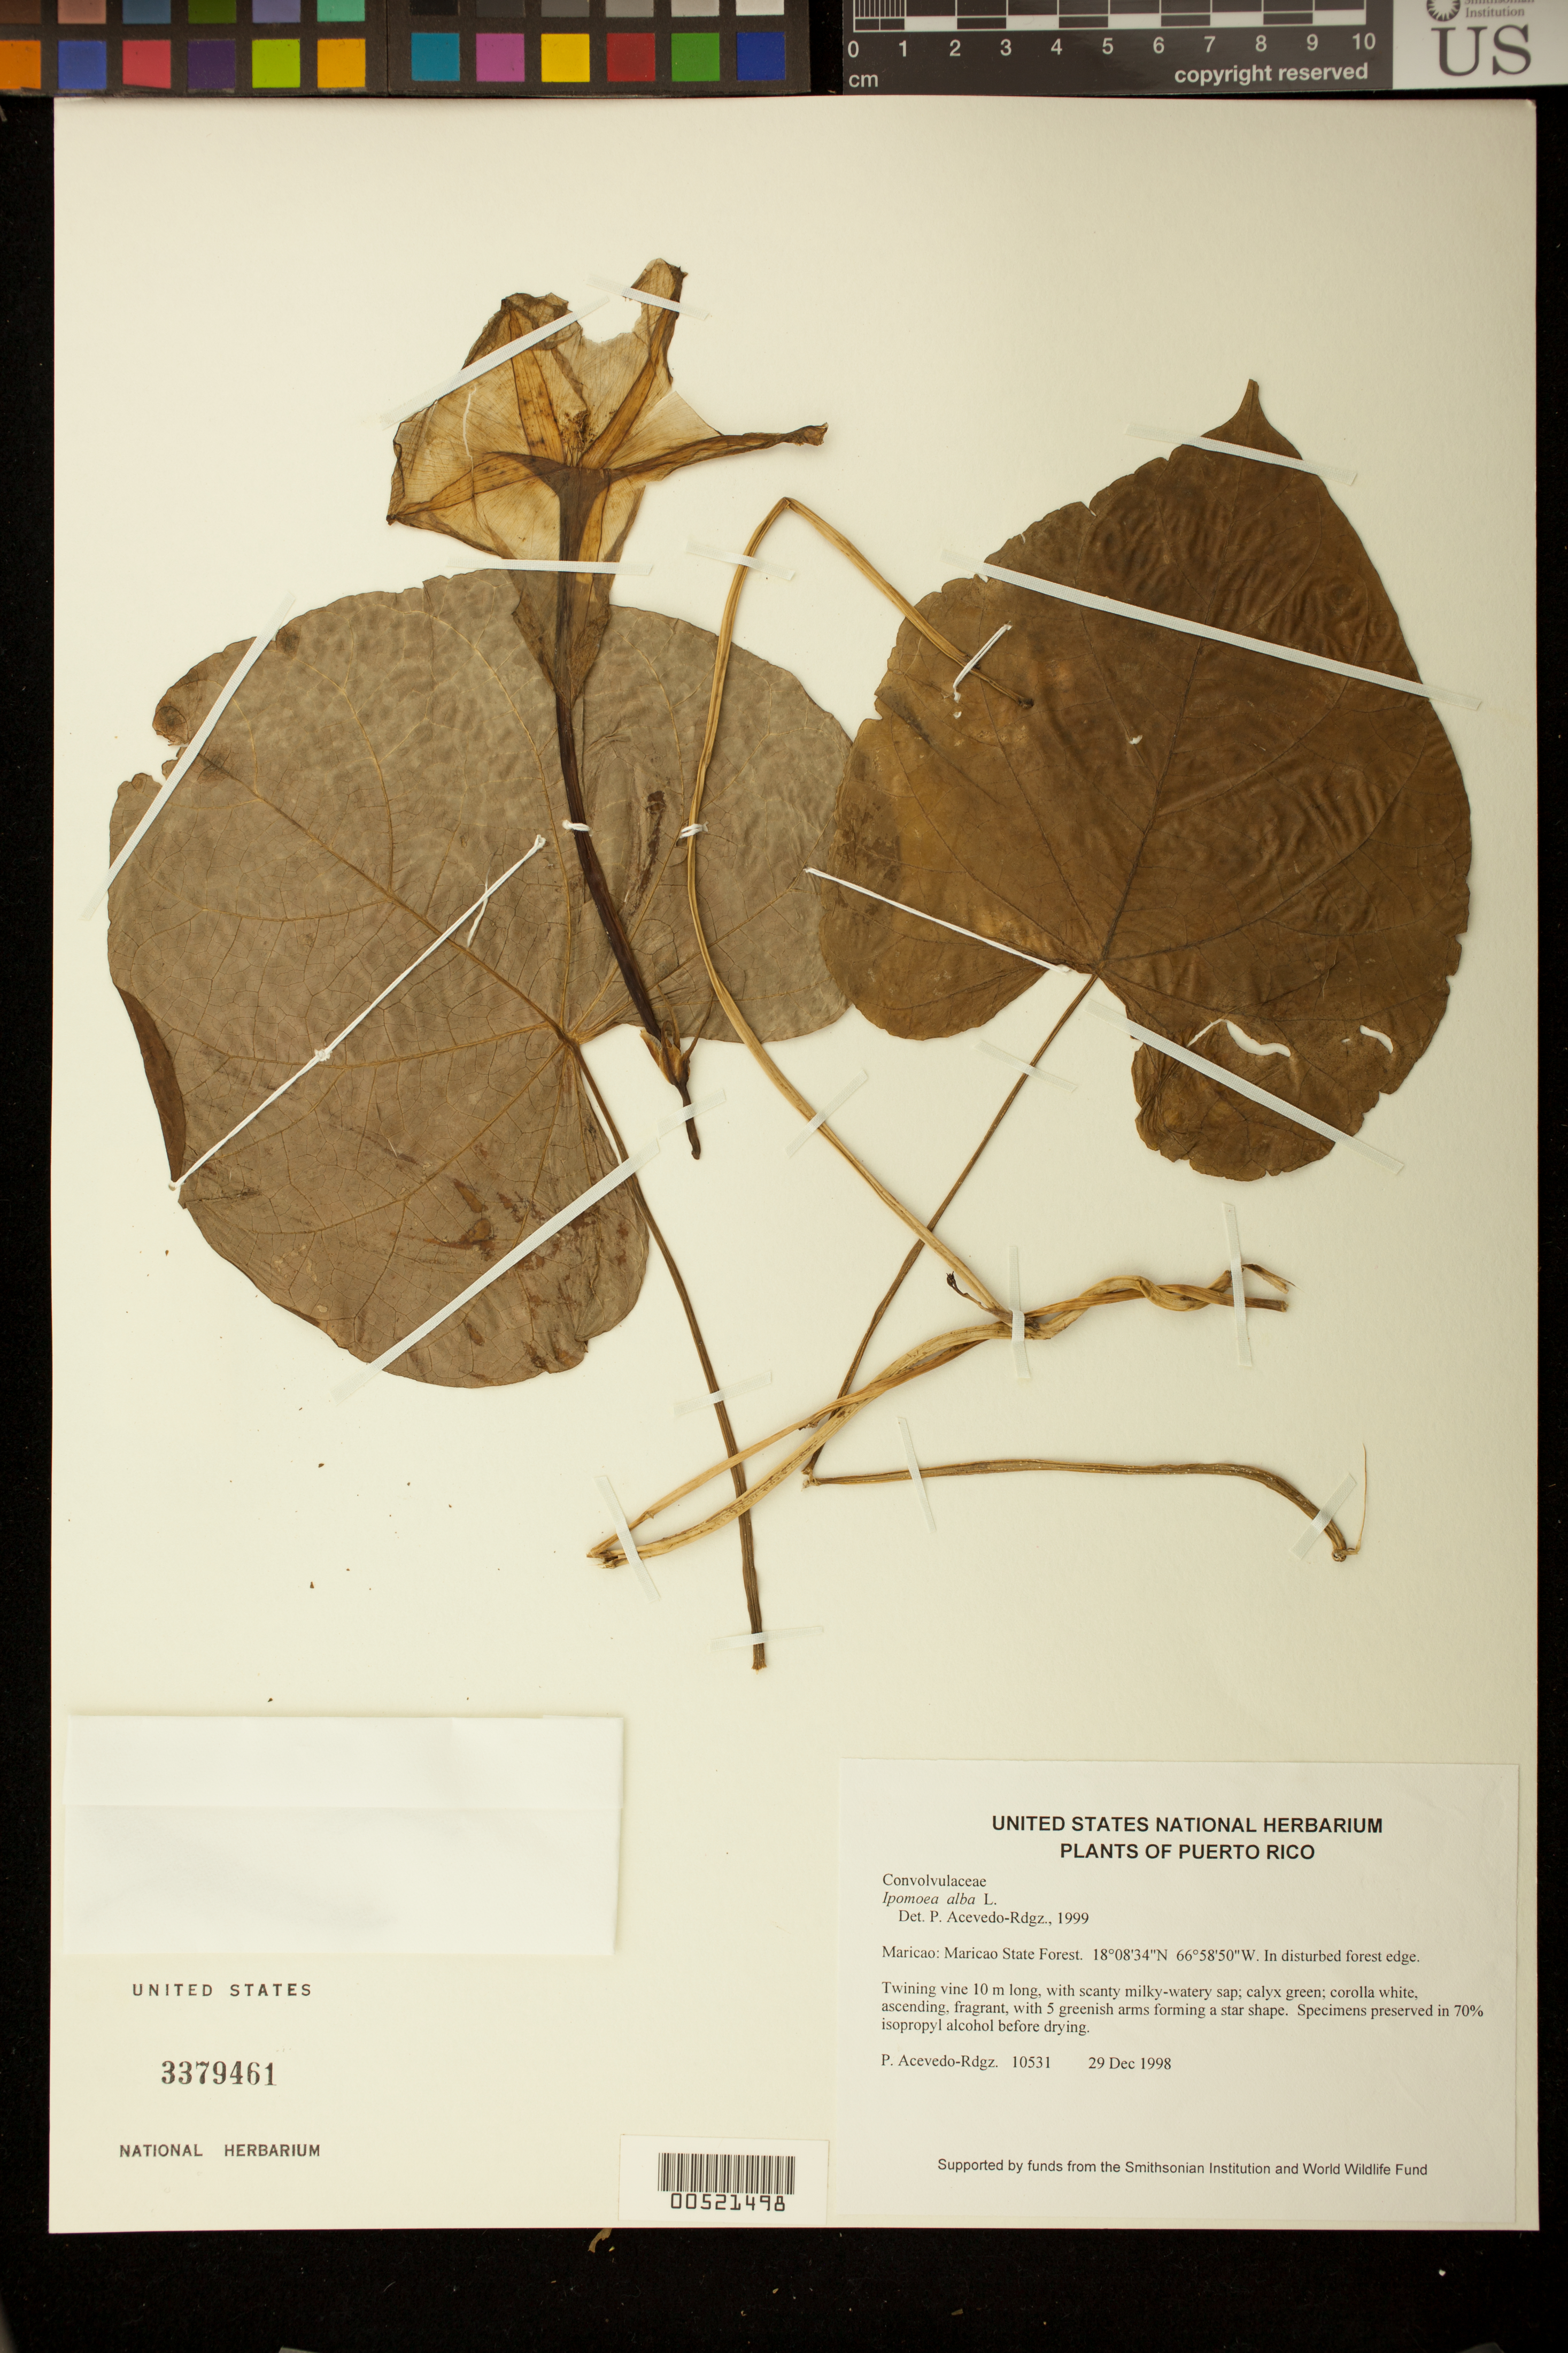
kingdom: Plantae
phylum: Tracheophyta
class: Magnoliopsida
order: Solanales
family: Convolvulaceae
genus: Ipomoea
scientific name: Ipomoea alba L.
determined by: Acevedo-Rodríguez, P., (BOT), Smithsonian Institution - National Museum of Natural History (UNITED STATES)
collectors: P. Acevedo-Rodr.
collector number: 10531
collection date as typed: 29 Dec 1998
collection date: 1998-12-29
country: Puerto Rico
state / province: Maricao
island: Puerto Rico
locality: Maricao: Maricao State Forest.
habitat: In disturbed forest edge.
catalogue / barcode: US 3379461